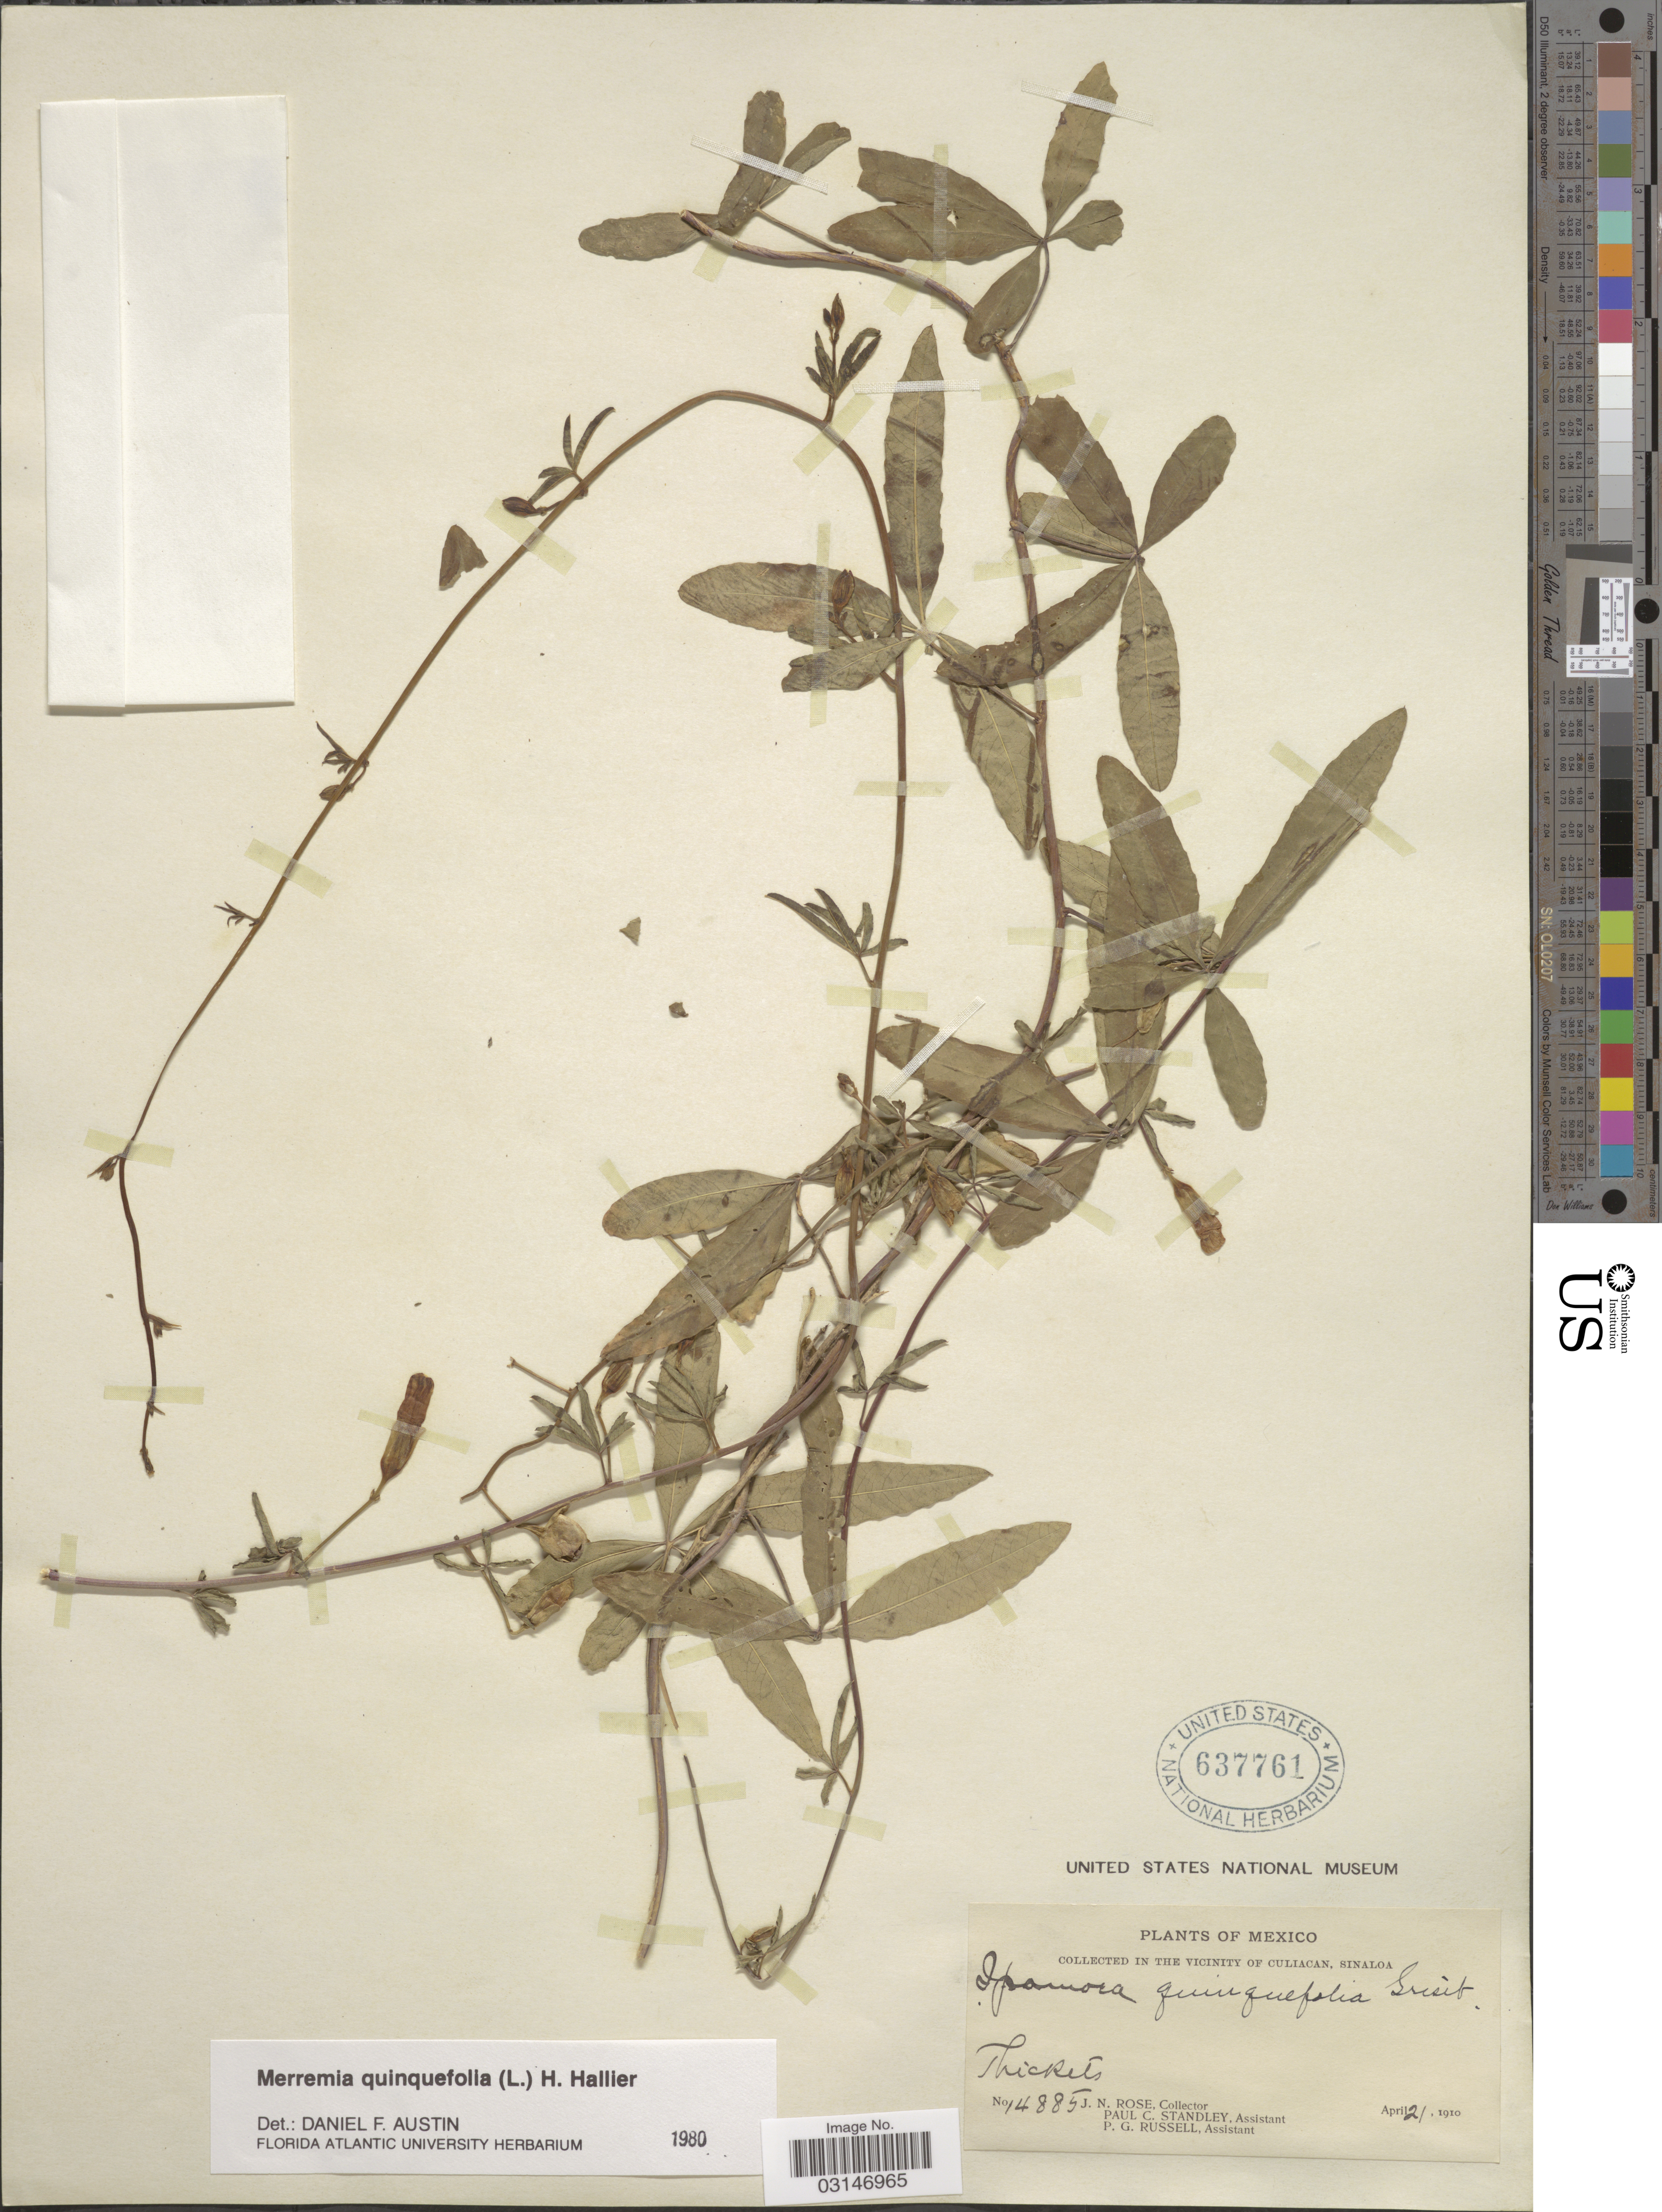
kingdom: Plantae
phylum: Tracheophyta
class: Magnoliopsida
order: Solanales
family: Convolvulaceae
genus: Merremia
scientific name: Merremia quinquefolia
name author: (L.) Hallier f.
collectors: J. N. Rose, P. C. Standley & P. G. Russell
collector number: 14885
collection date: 1910-04-21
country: Mexico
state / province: Sinaloa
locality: In The Vicinity of Culiacan, Sinaloa.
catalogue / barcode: US 637761